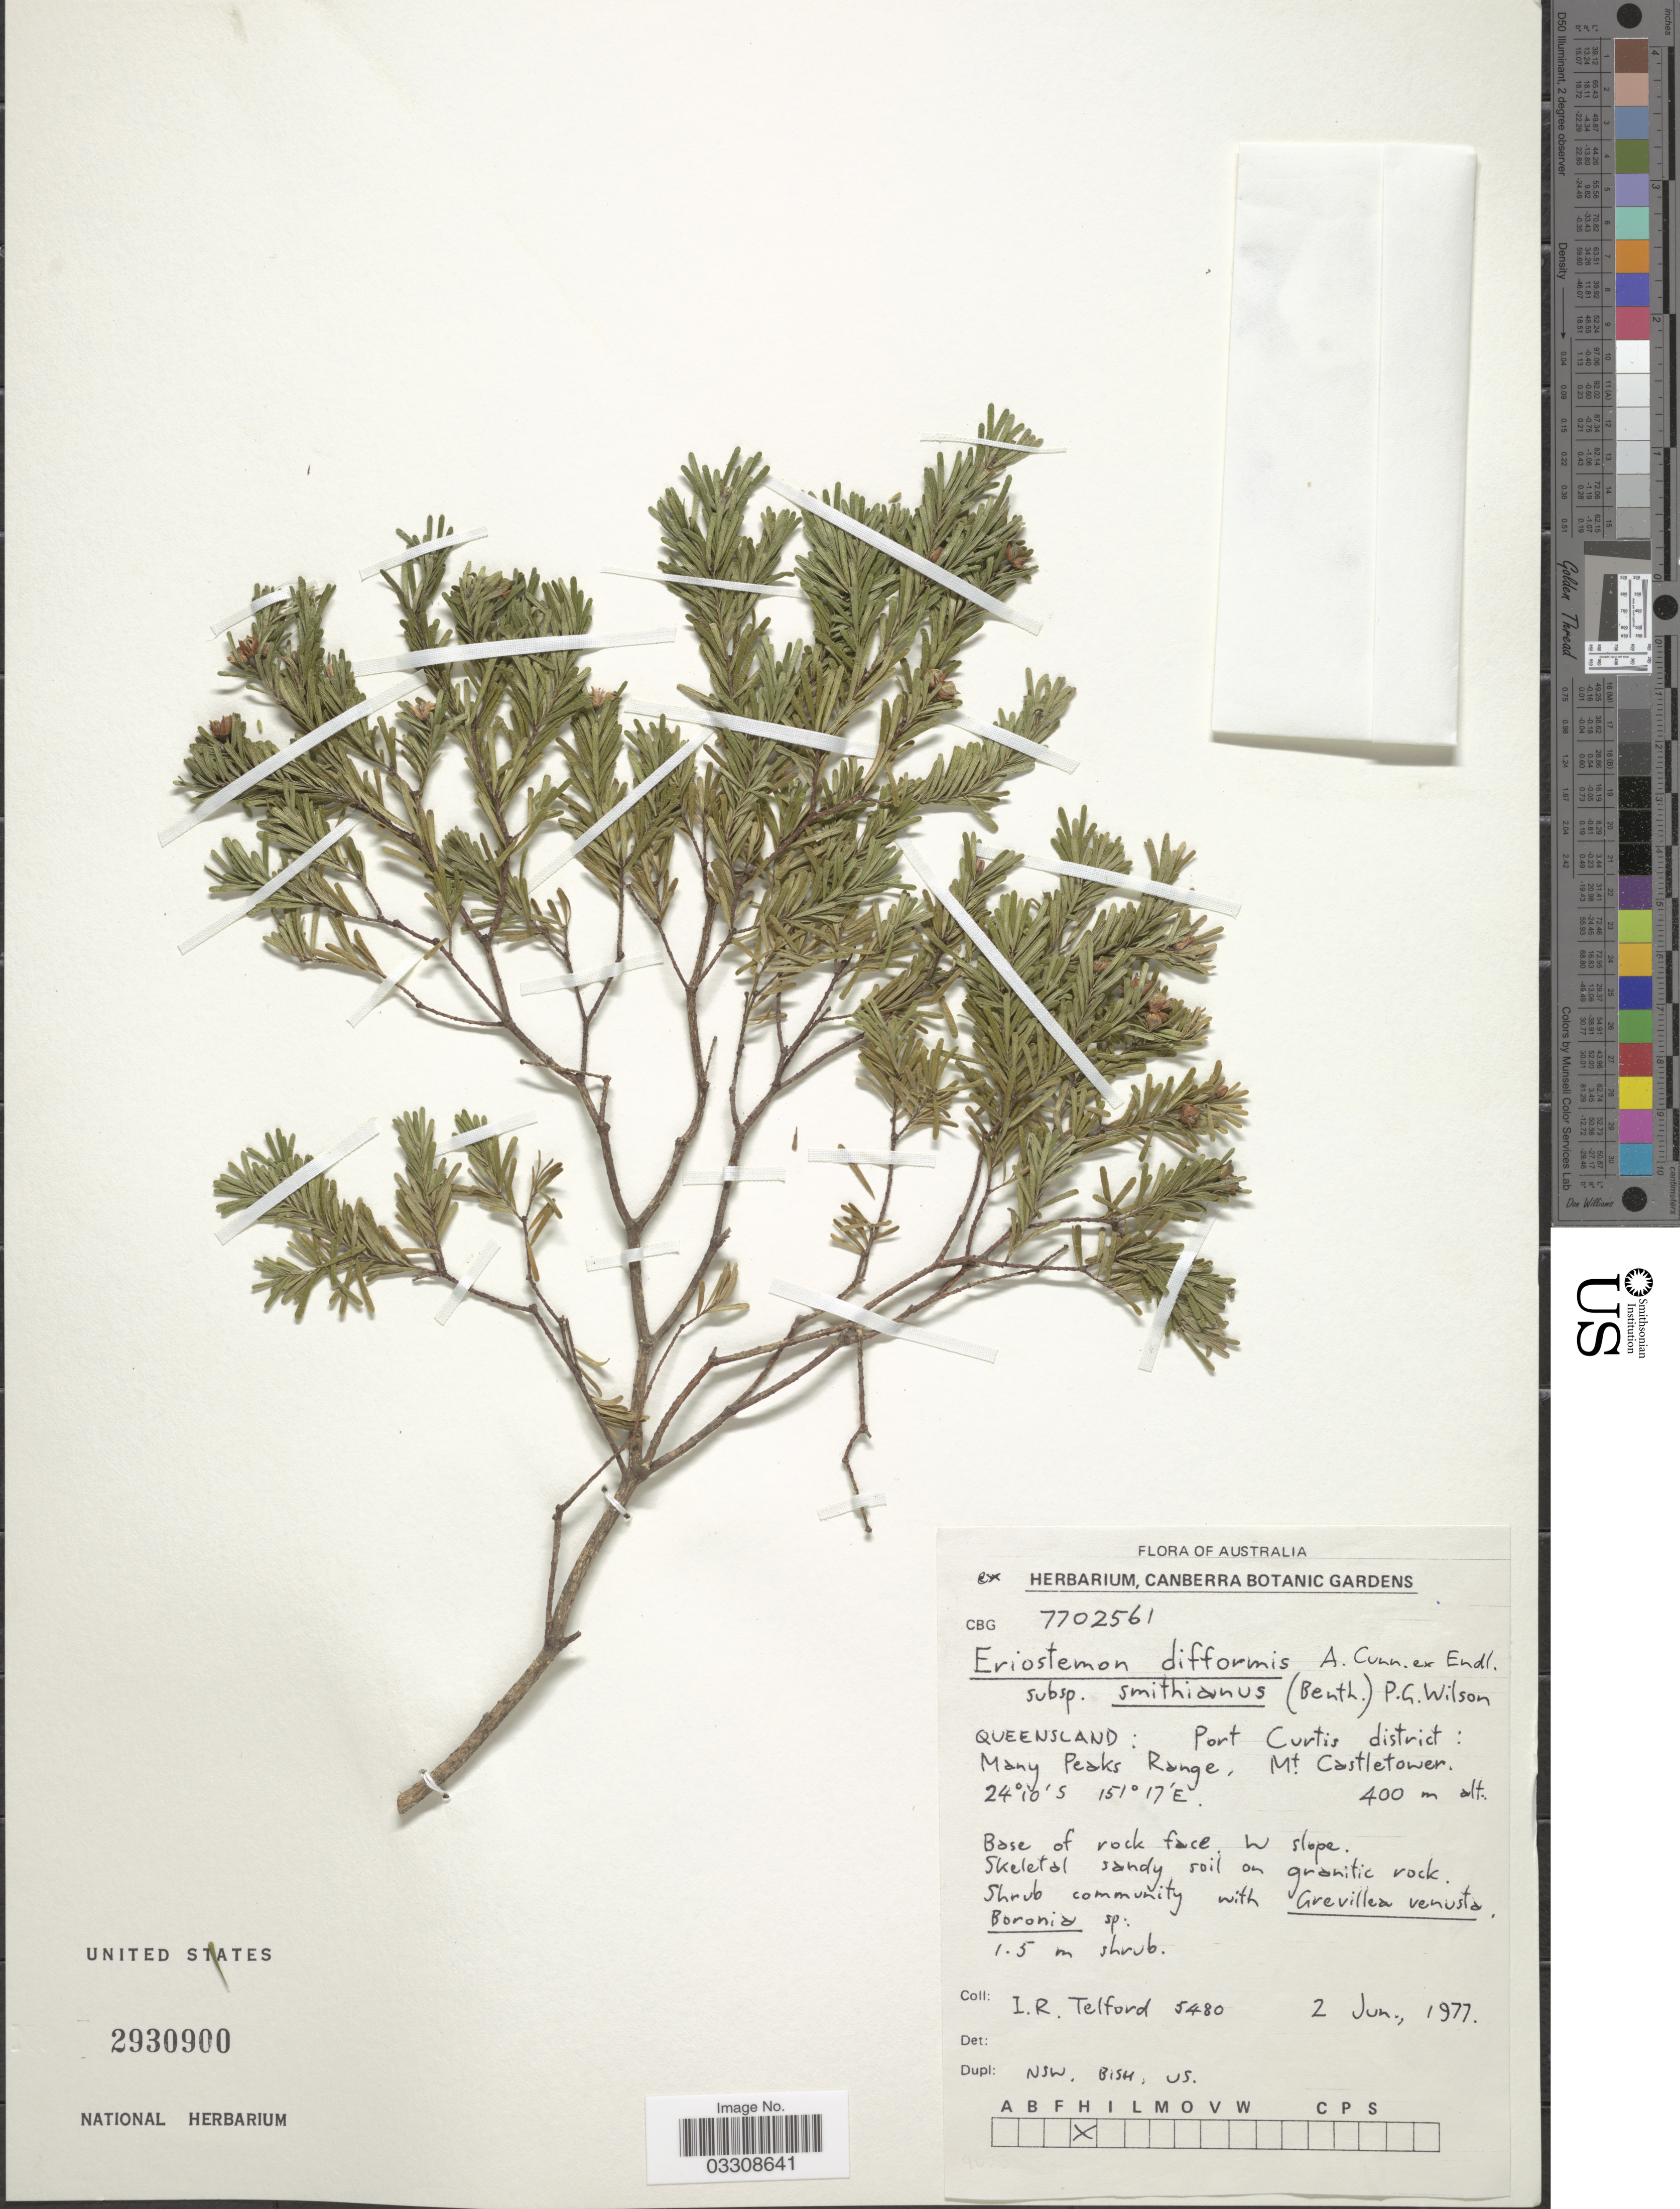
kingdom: Plantae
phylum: Tracheophyta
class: Magnoliopsida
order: Sapindales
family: Rutaceae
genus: Eriostemon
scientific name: Eriostemon difformis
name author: A. Cunn. ex Endl.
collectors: I. R. Telford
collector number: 5480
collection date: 1977-06-02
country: Australia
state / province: Queensland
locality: Port Curtis district: Many Peaks Range, Mt Castletower.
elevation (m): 400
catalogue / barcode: US 2930900